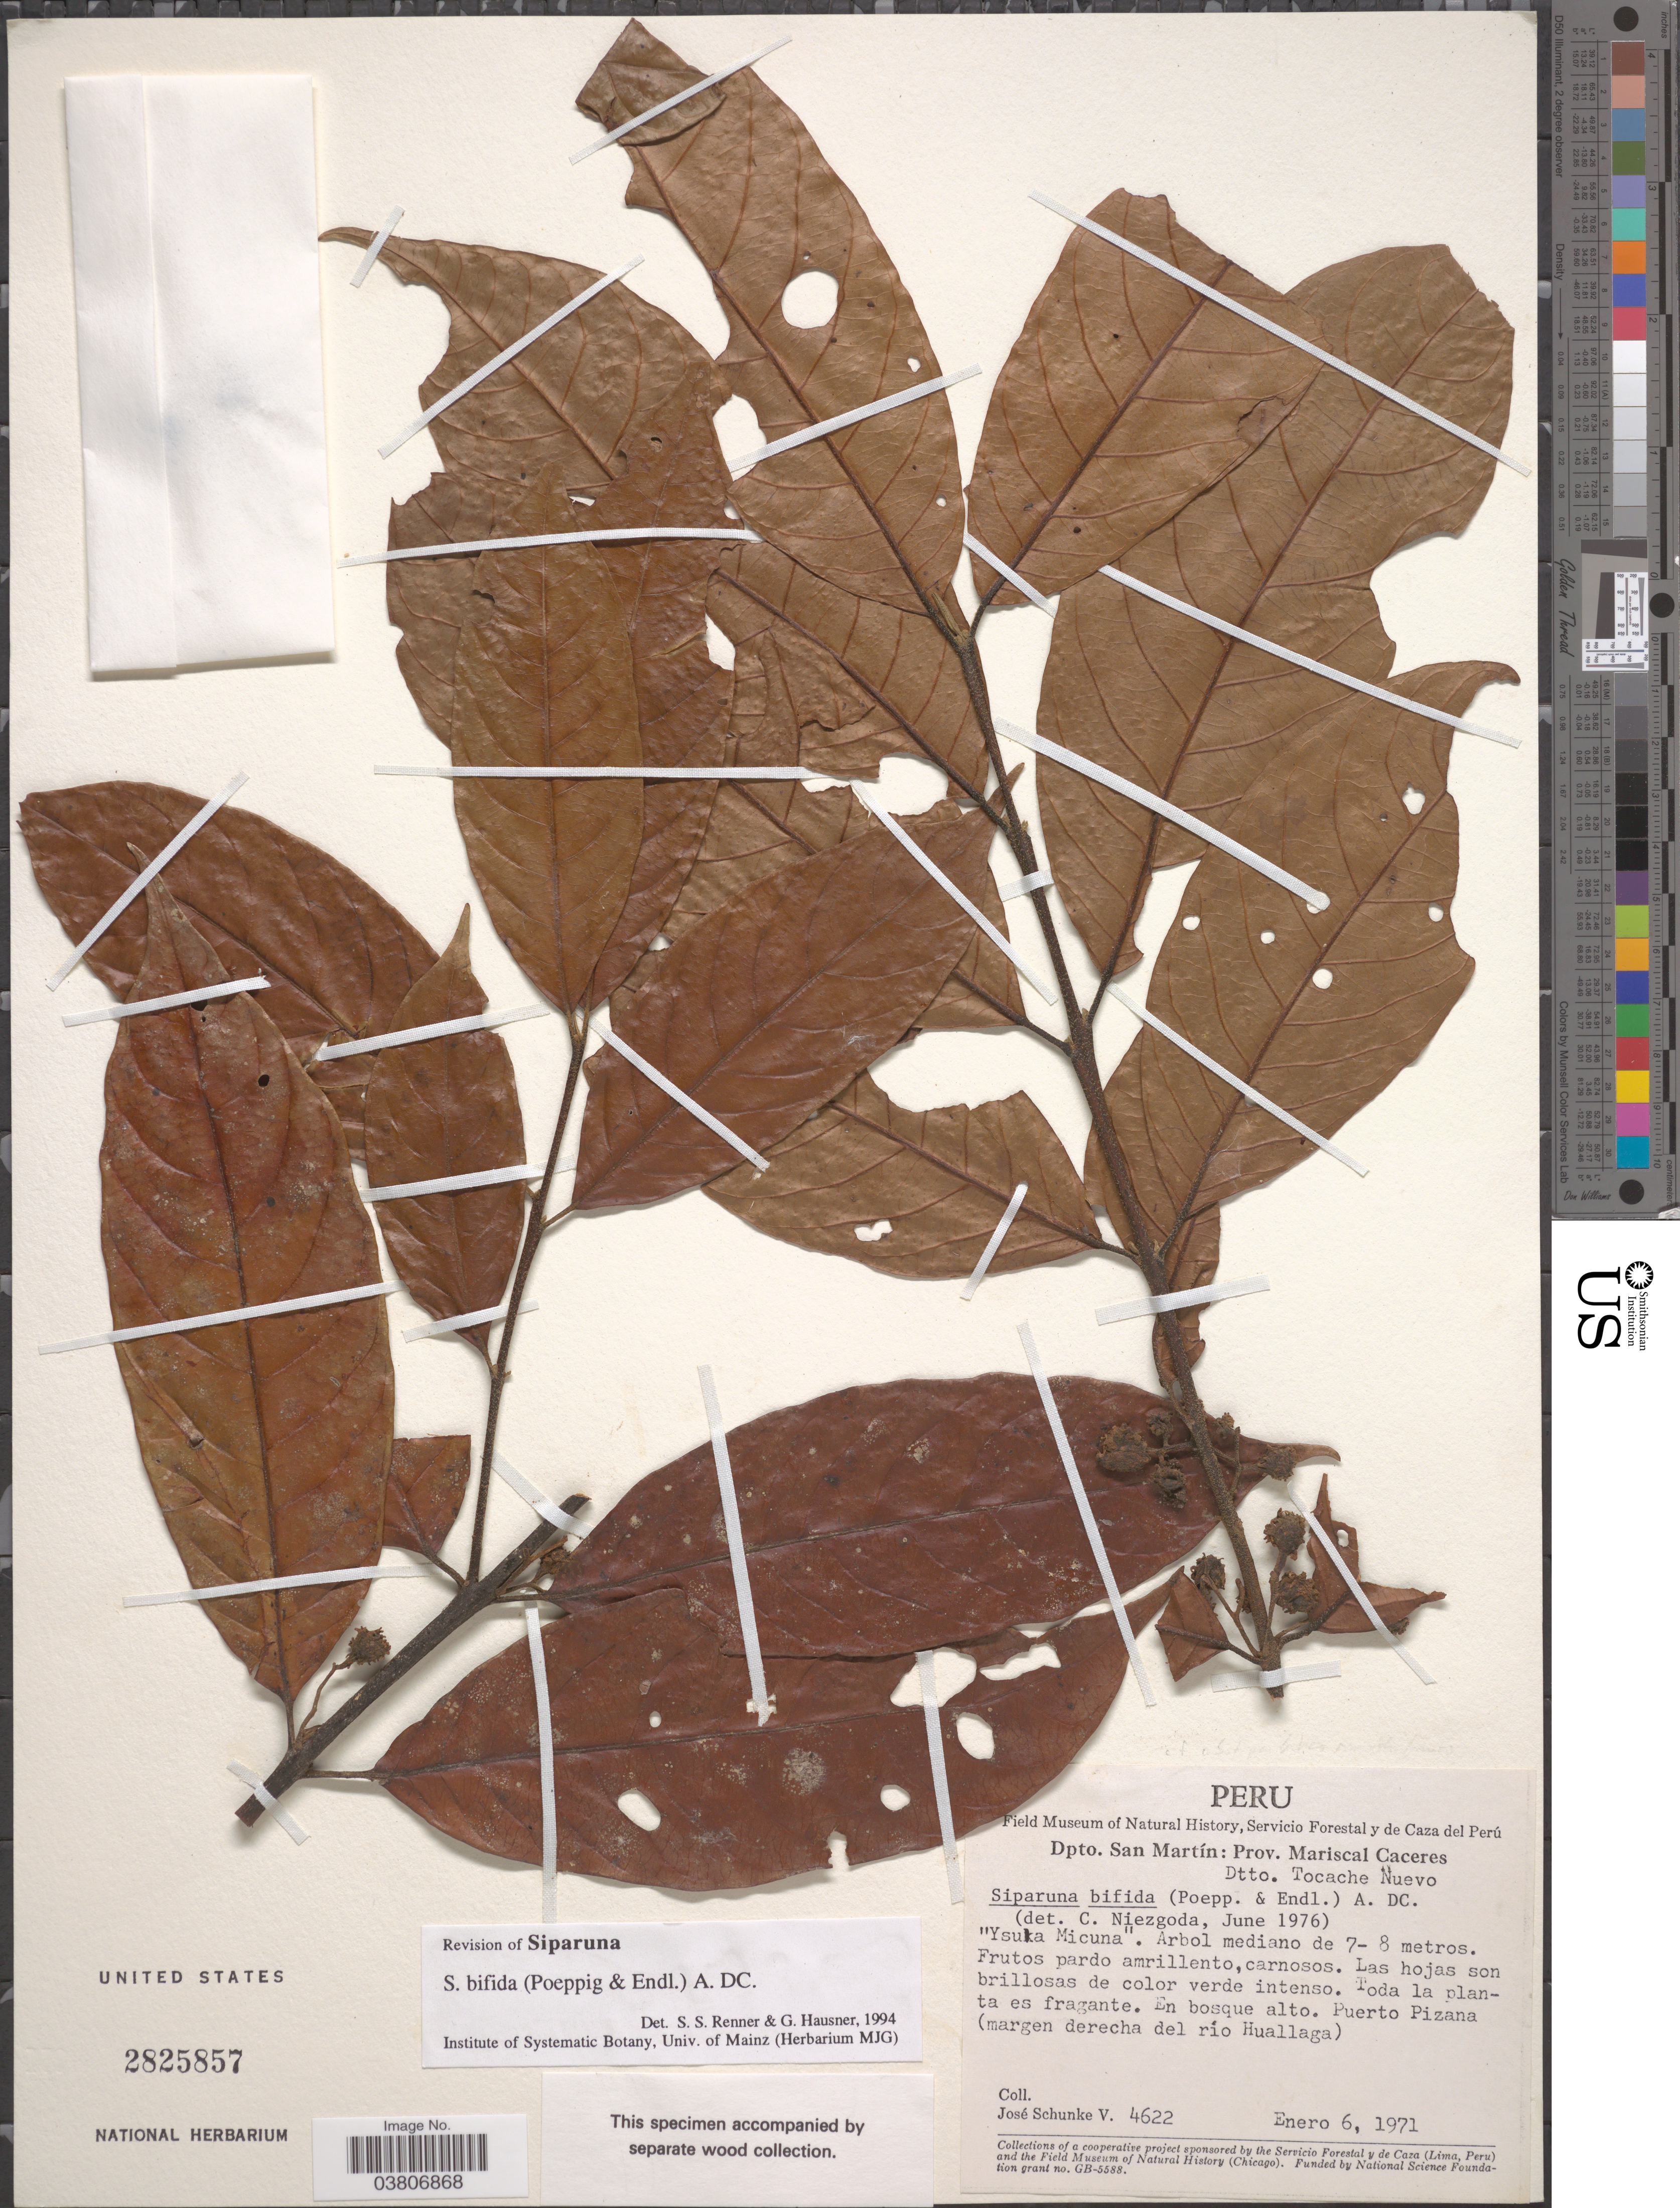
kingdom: Plantae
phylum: Tracheophyta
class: Magnoliopsida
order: Laurales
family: Siparunaceae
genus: Siparuna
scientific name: Siparuna bifida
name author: (Poepp. & Endl.) A. DC.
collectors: J. Schunke Vigo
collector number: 4622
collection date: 1971-01-06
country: Peru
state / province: San Martín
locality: Dpto. San Martín: Prov. Mariscal Caceres, Dtto. Tocache Nuevo. Puerto Pizana (margen derecha del río Huallaga).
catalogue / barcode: US 2825857